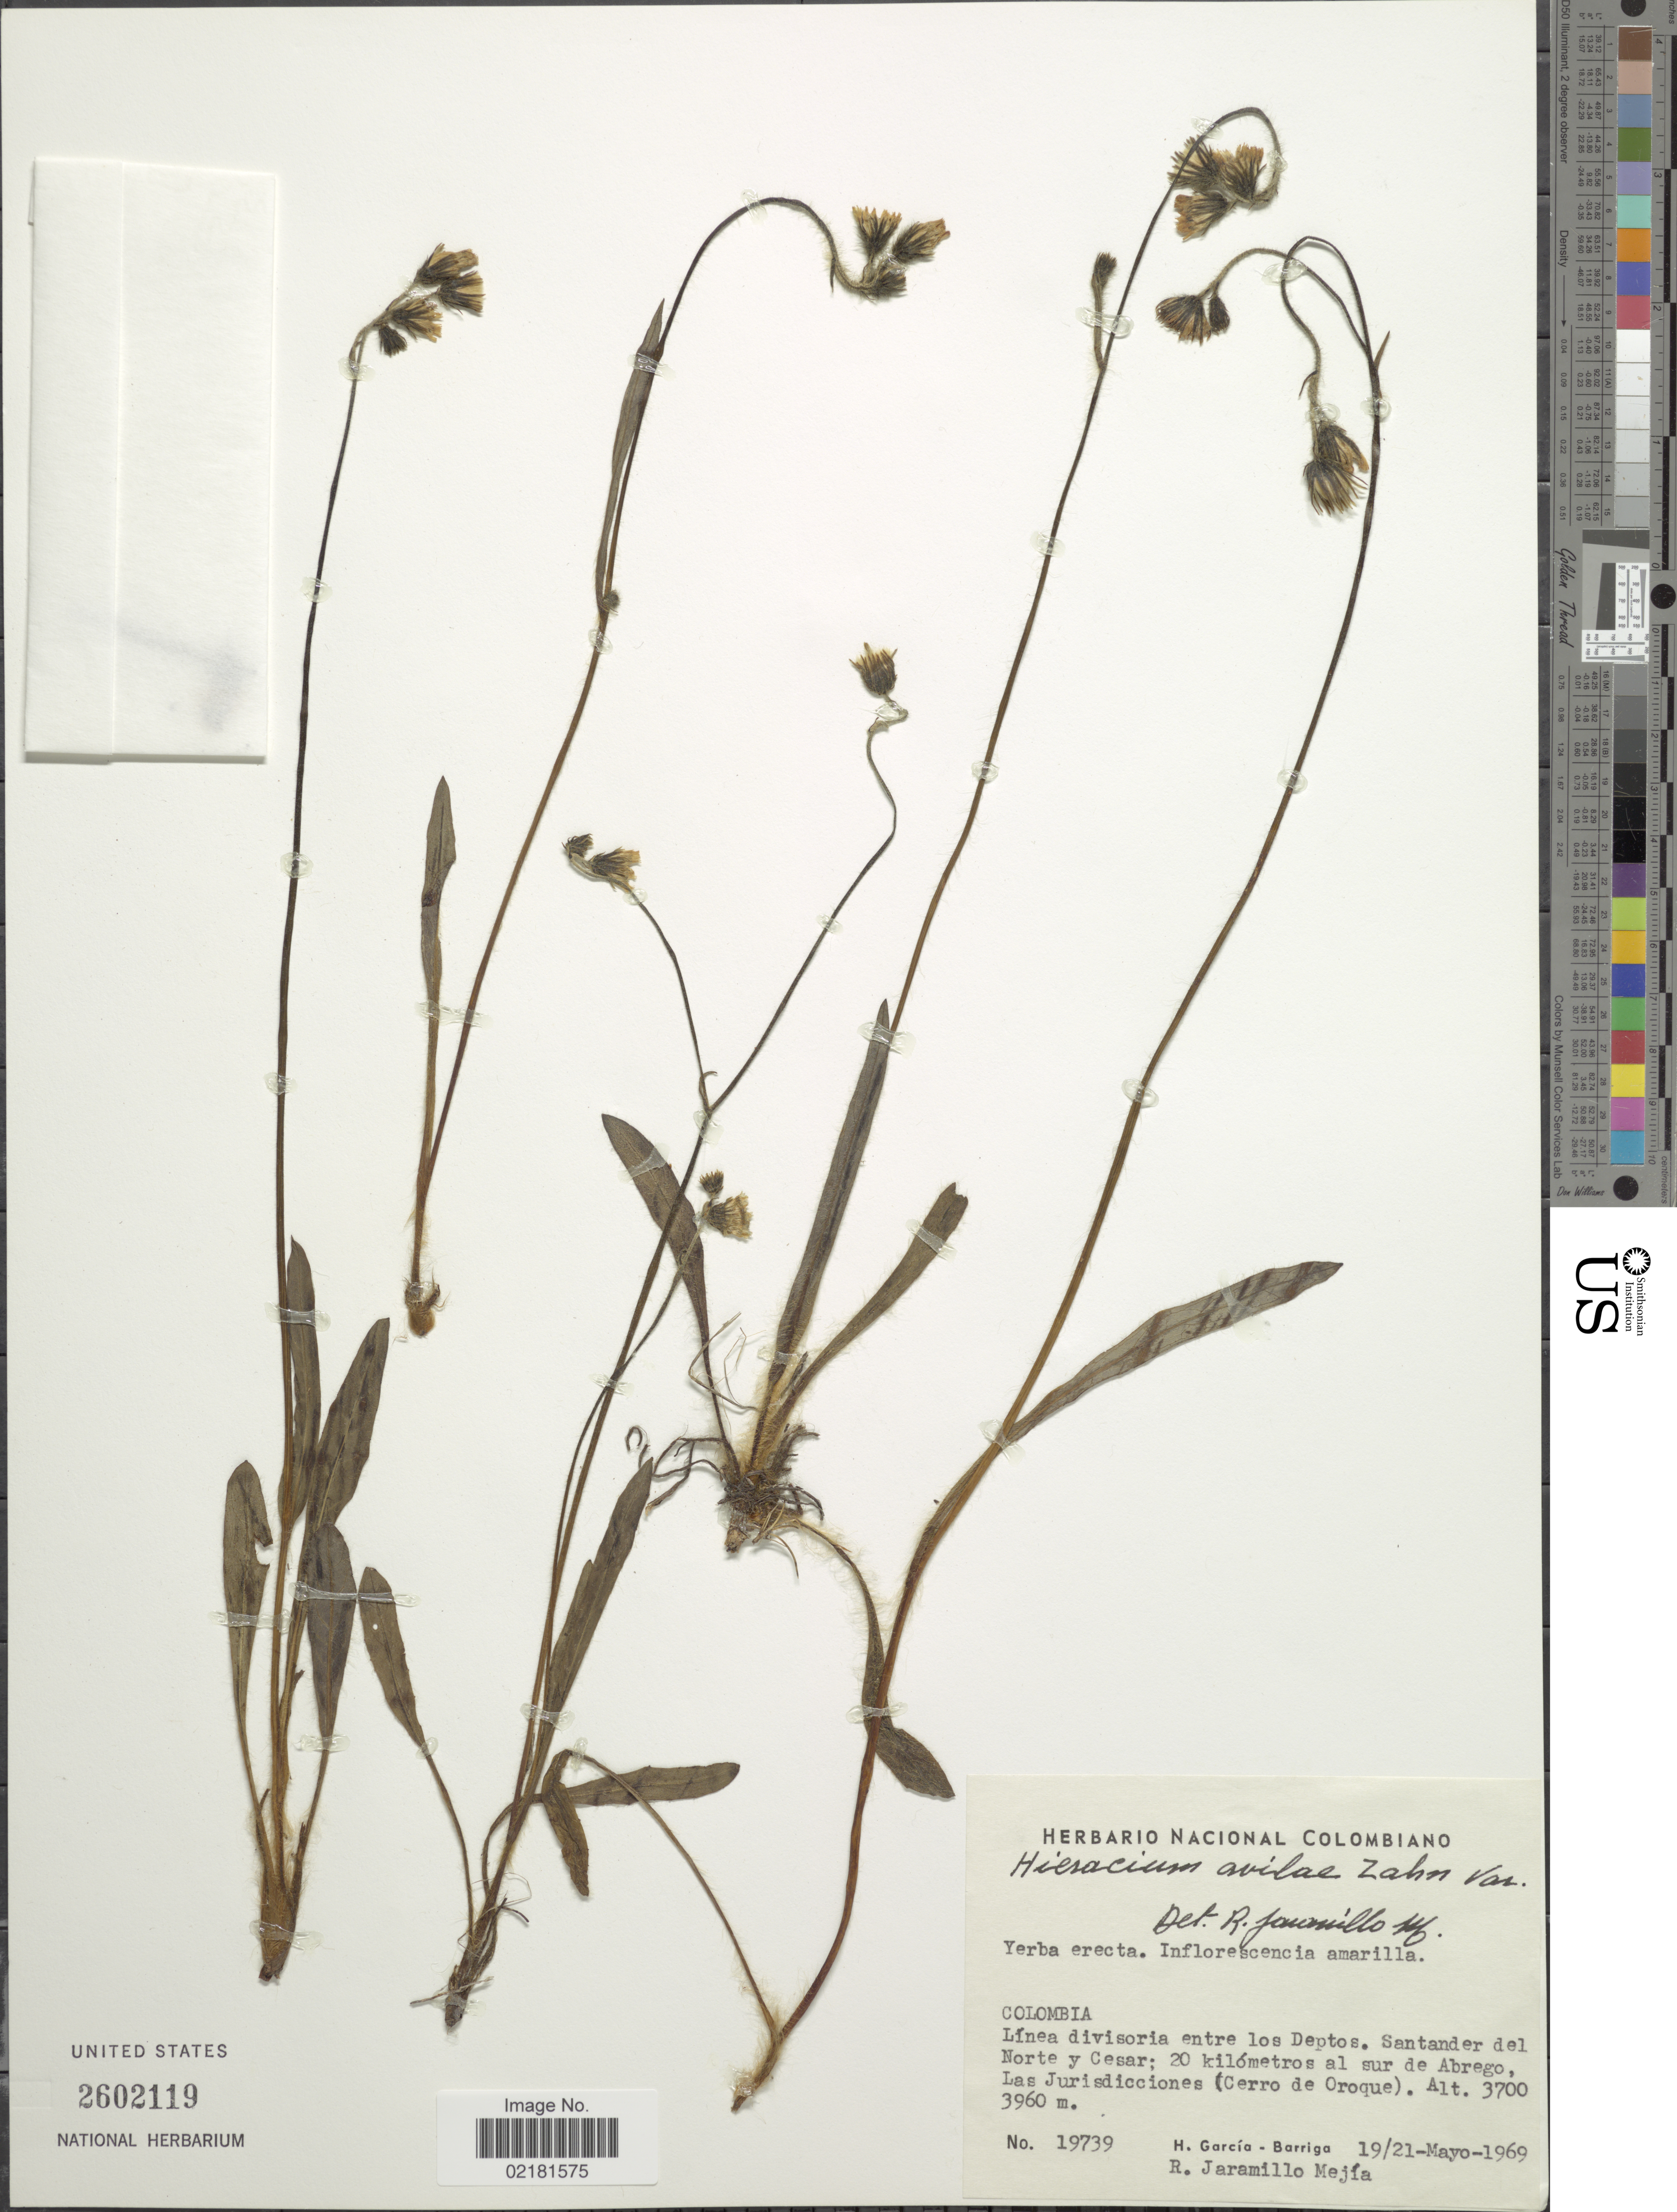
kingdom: Plantae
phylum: Tracheophyta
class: Magnoliopsida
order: Asterales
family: Asteraceae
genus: Hieracium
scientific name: Hieracium avilae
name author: Kunth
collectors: H. García Barriga & R. Jaramillo M.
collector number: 19739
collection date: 1969-05-19/1969-05-21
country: Colombia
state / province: Norte de Santander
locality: Linea divisoria entre los Deptos, Santander del Norte y Cesae; 20 kilometros al sur de Abrego, Las Jurisdicciones (Cerro de Oroque).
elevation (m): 3700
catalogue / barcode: US 2602119